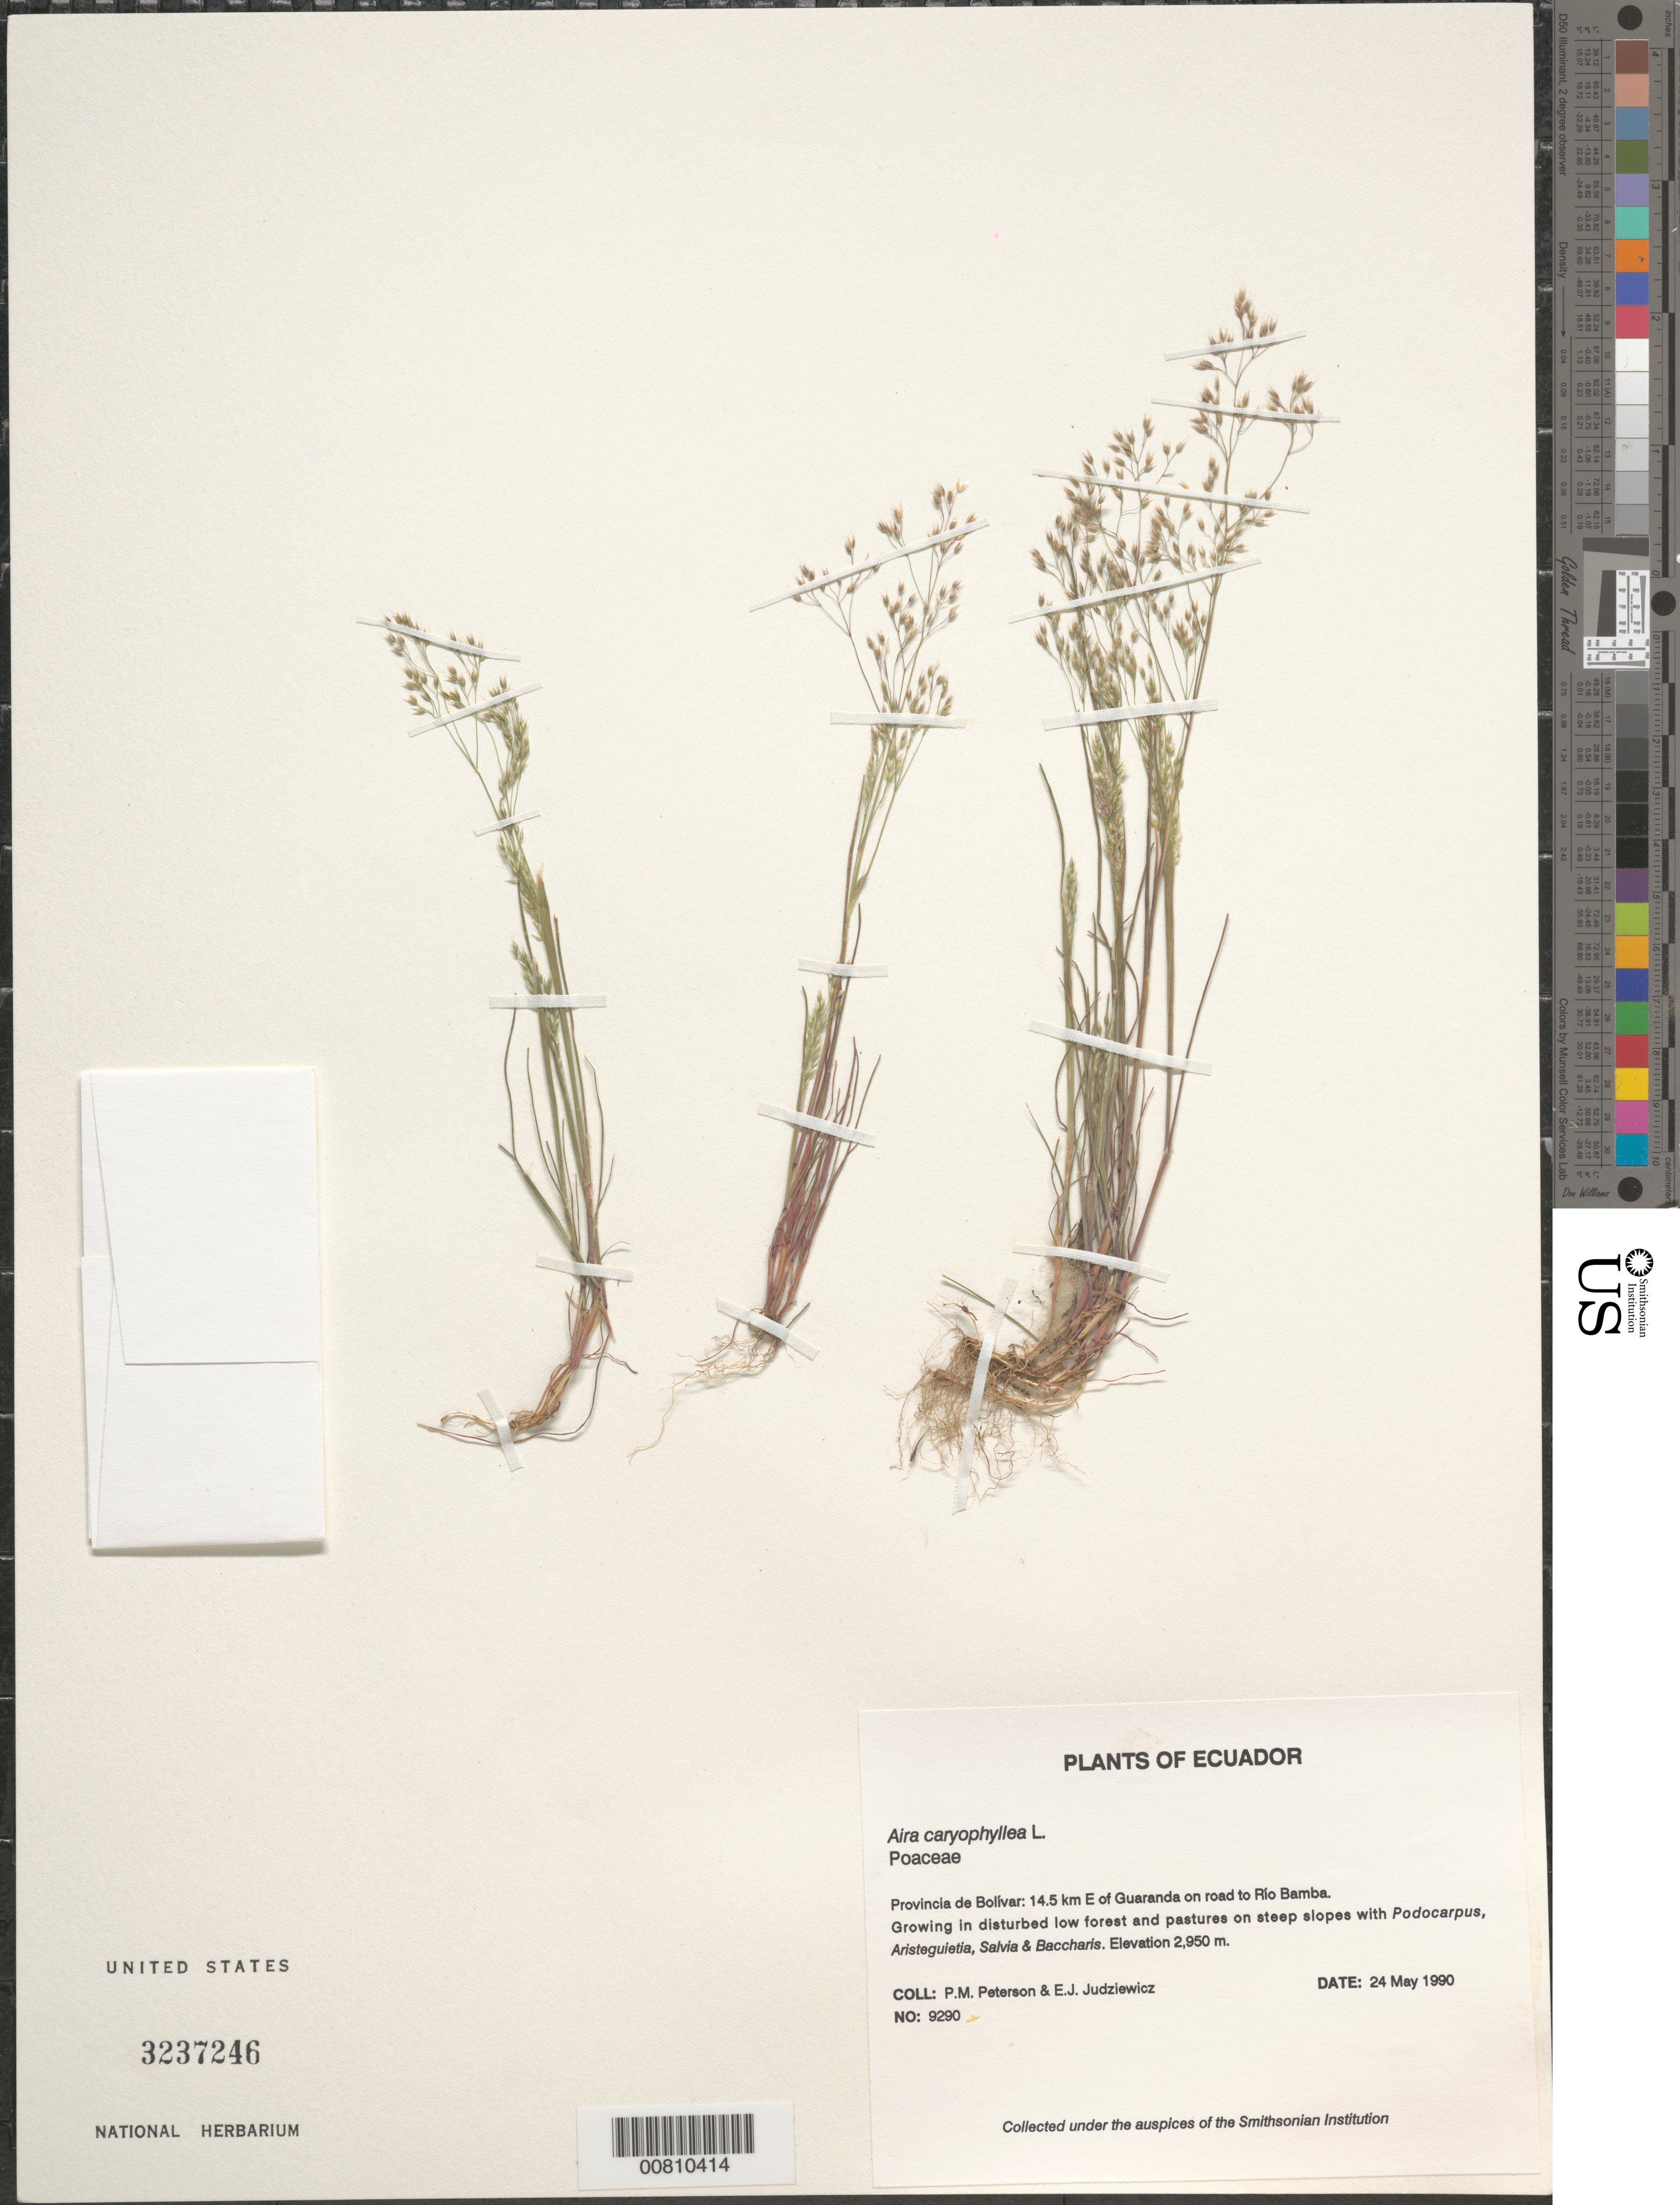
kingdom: Plantae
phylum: Tracheophyta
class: Liliopsida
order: Poales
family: Poaceae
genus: Aira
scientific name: Aira caryophyllea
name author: L.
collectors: P. M. Peterson & E. J. Judziewicz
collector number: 09290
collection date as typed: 24 May 1990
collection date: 1990-05-24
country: Ecuador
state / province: Bolivar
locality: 14.5 km E of Guaranda on road to Río Bamba.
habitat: Growing in disturbed low forest and pastures on steep slopes with Podocarpus, Aristeguietia, Salvia & Baccharis.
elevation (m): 2950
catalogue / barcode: US 3237246